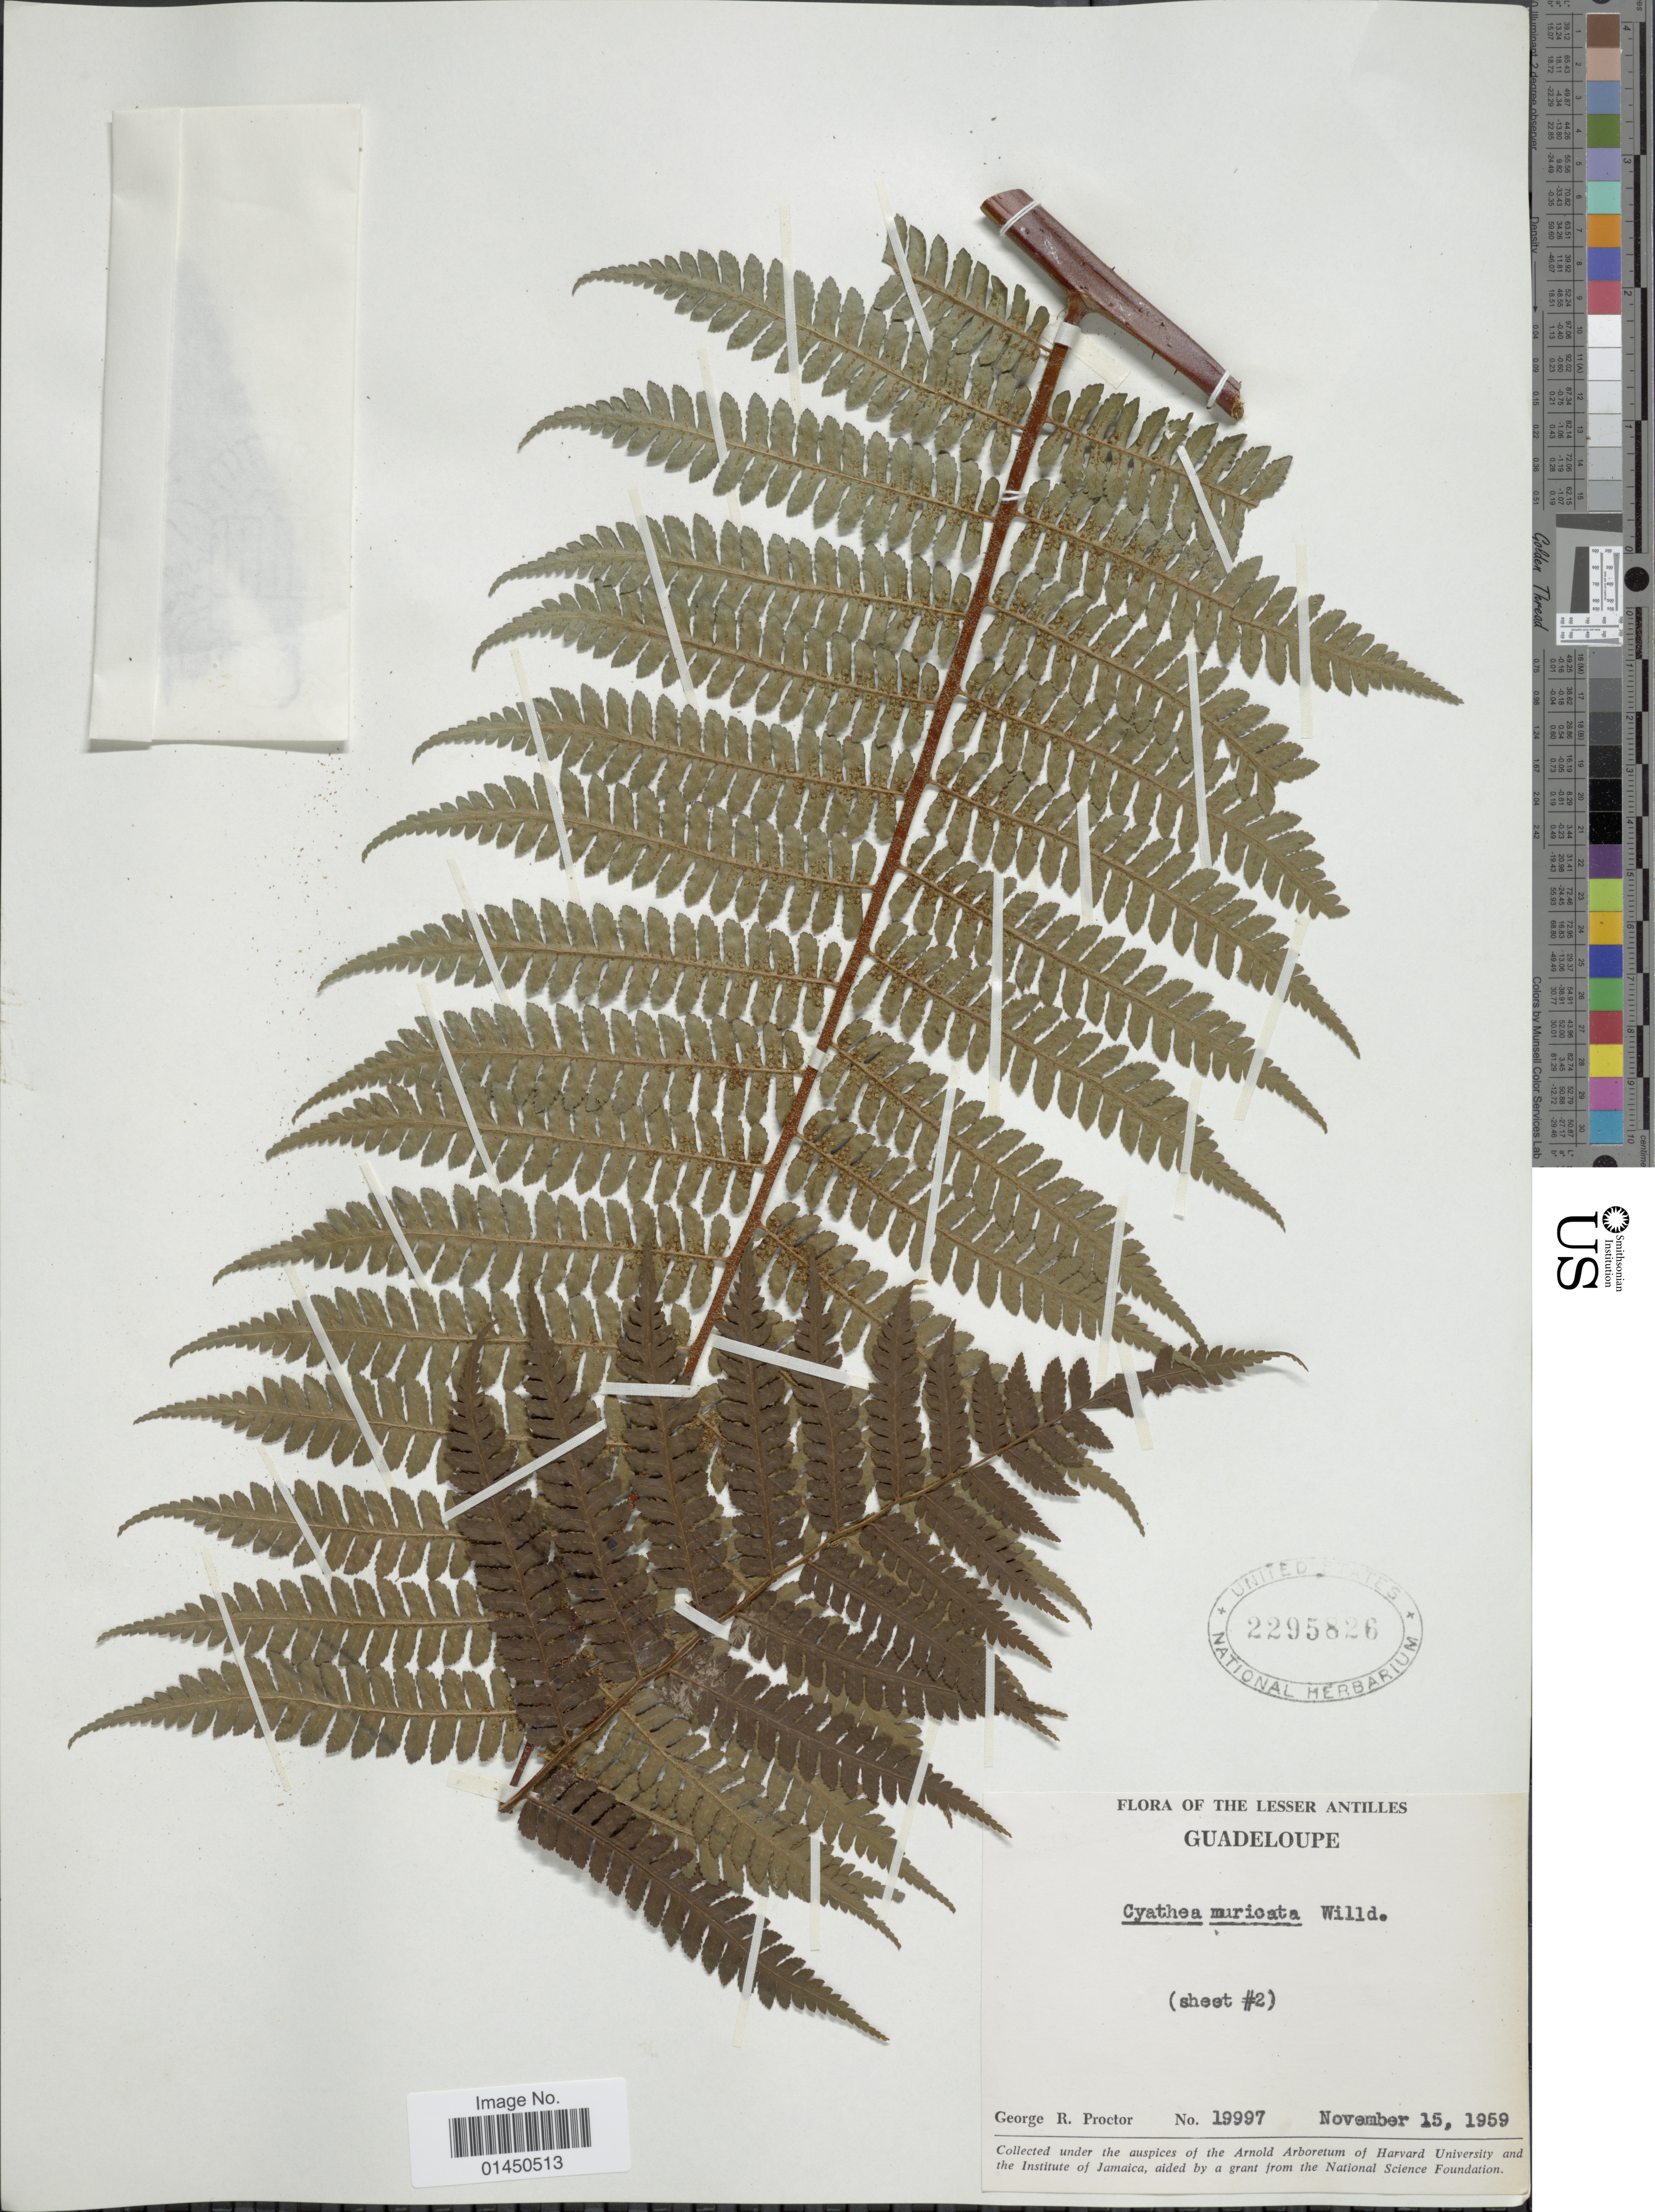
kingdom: Plantae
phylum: Tracheophyta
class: Polypodiopsida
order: Cyatheales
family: Cyatheaceae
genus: Cyathea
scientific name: Cyathea muricata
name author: (Willd.) Fée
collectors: G. R. Proctor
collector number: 19997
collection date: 1959-11-15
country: Guadeloupe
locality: The Lesser Antilles.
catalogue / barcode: US 2295826